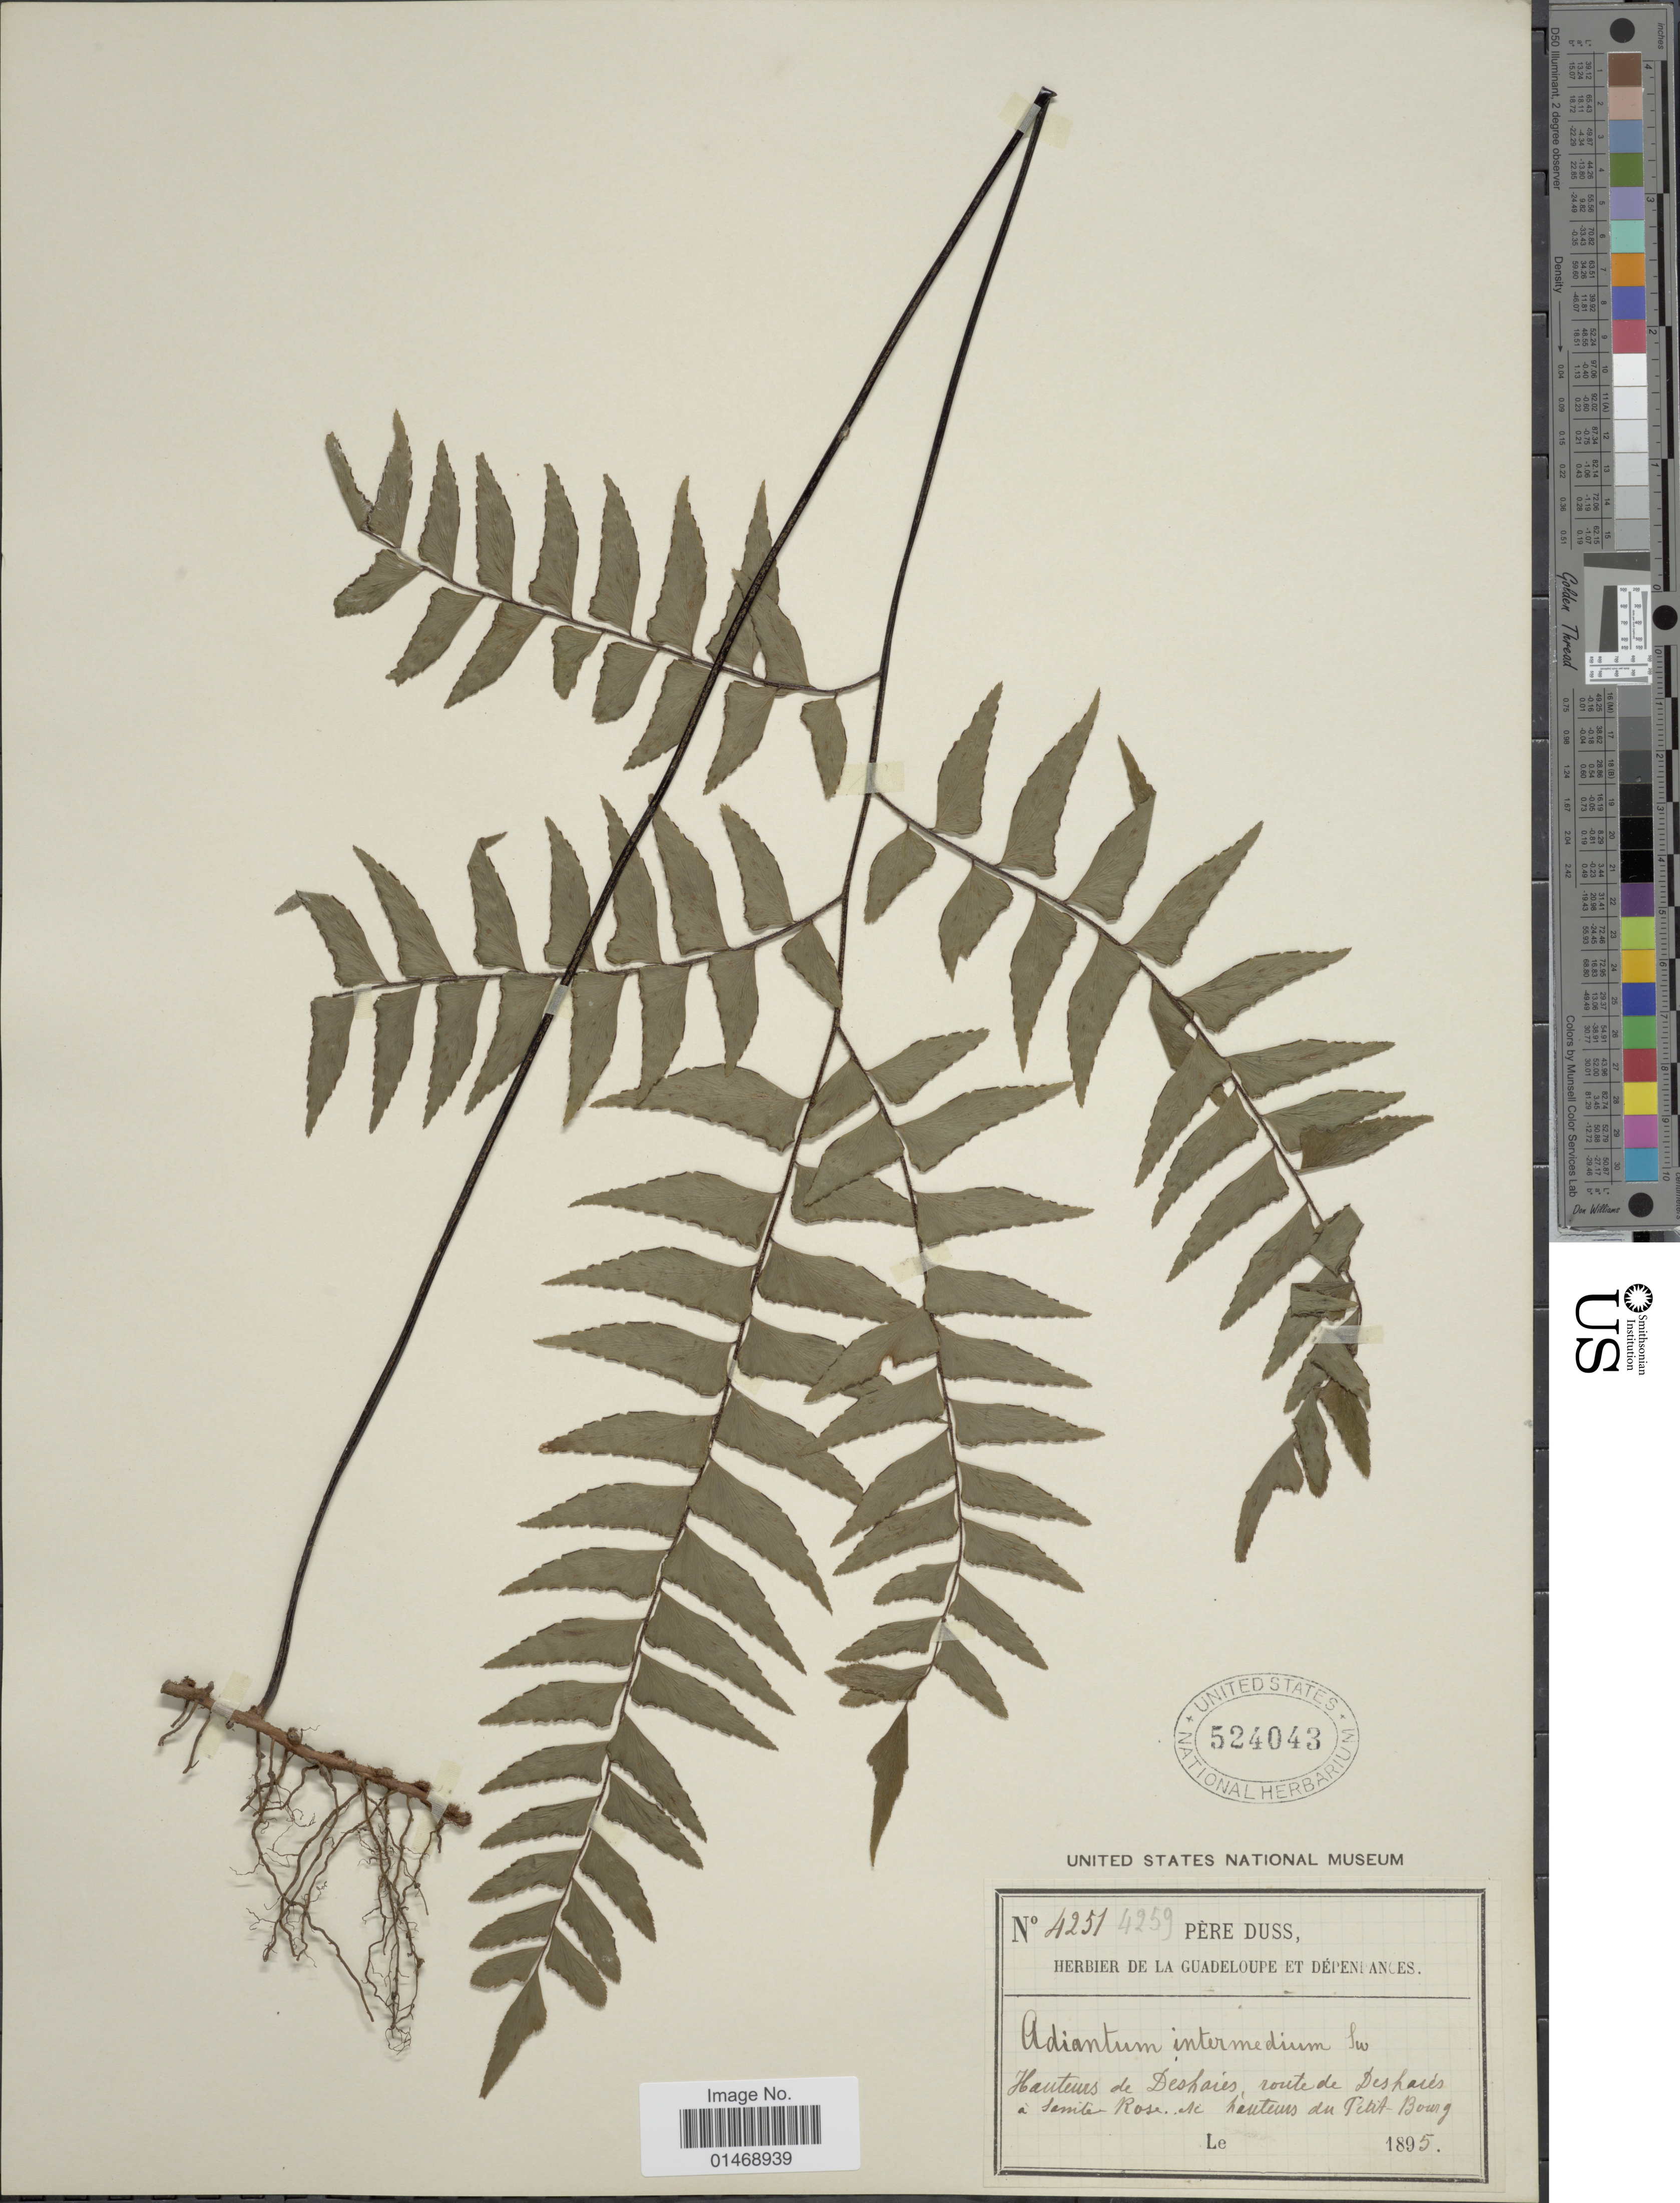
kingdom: Plantae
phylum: Tracheophyta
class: Polypodiopsida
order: Polypodiales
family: Pteridaceae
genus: Adiantum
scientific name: Adiantum latifolium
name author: Lam.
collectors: Père Duss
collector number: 4251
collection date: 1895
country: Guadeloupe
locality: Hauteurs de Deshaies, route de Deshaies a Sainte-Rose de hauteurs du Petit-Bourg.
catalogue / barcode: US 524043